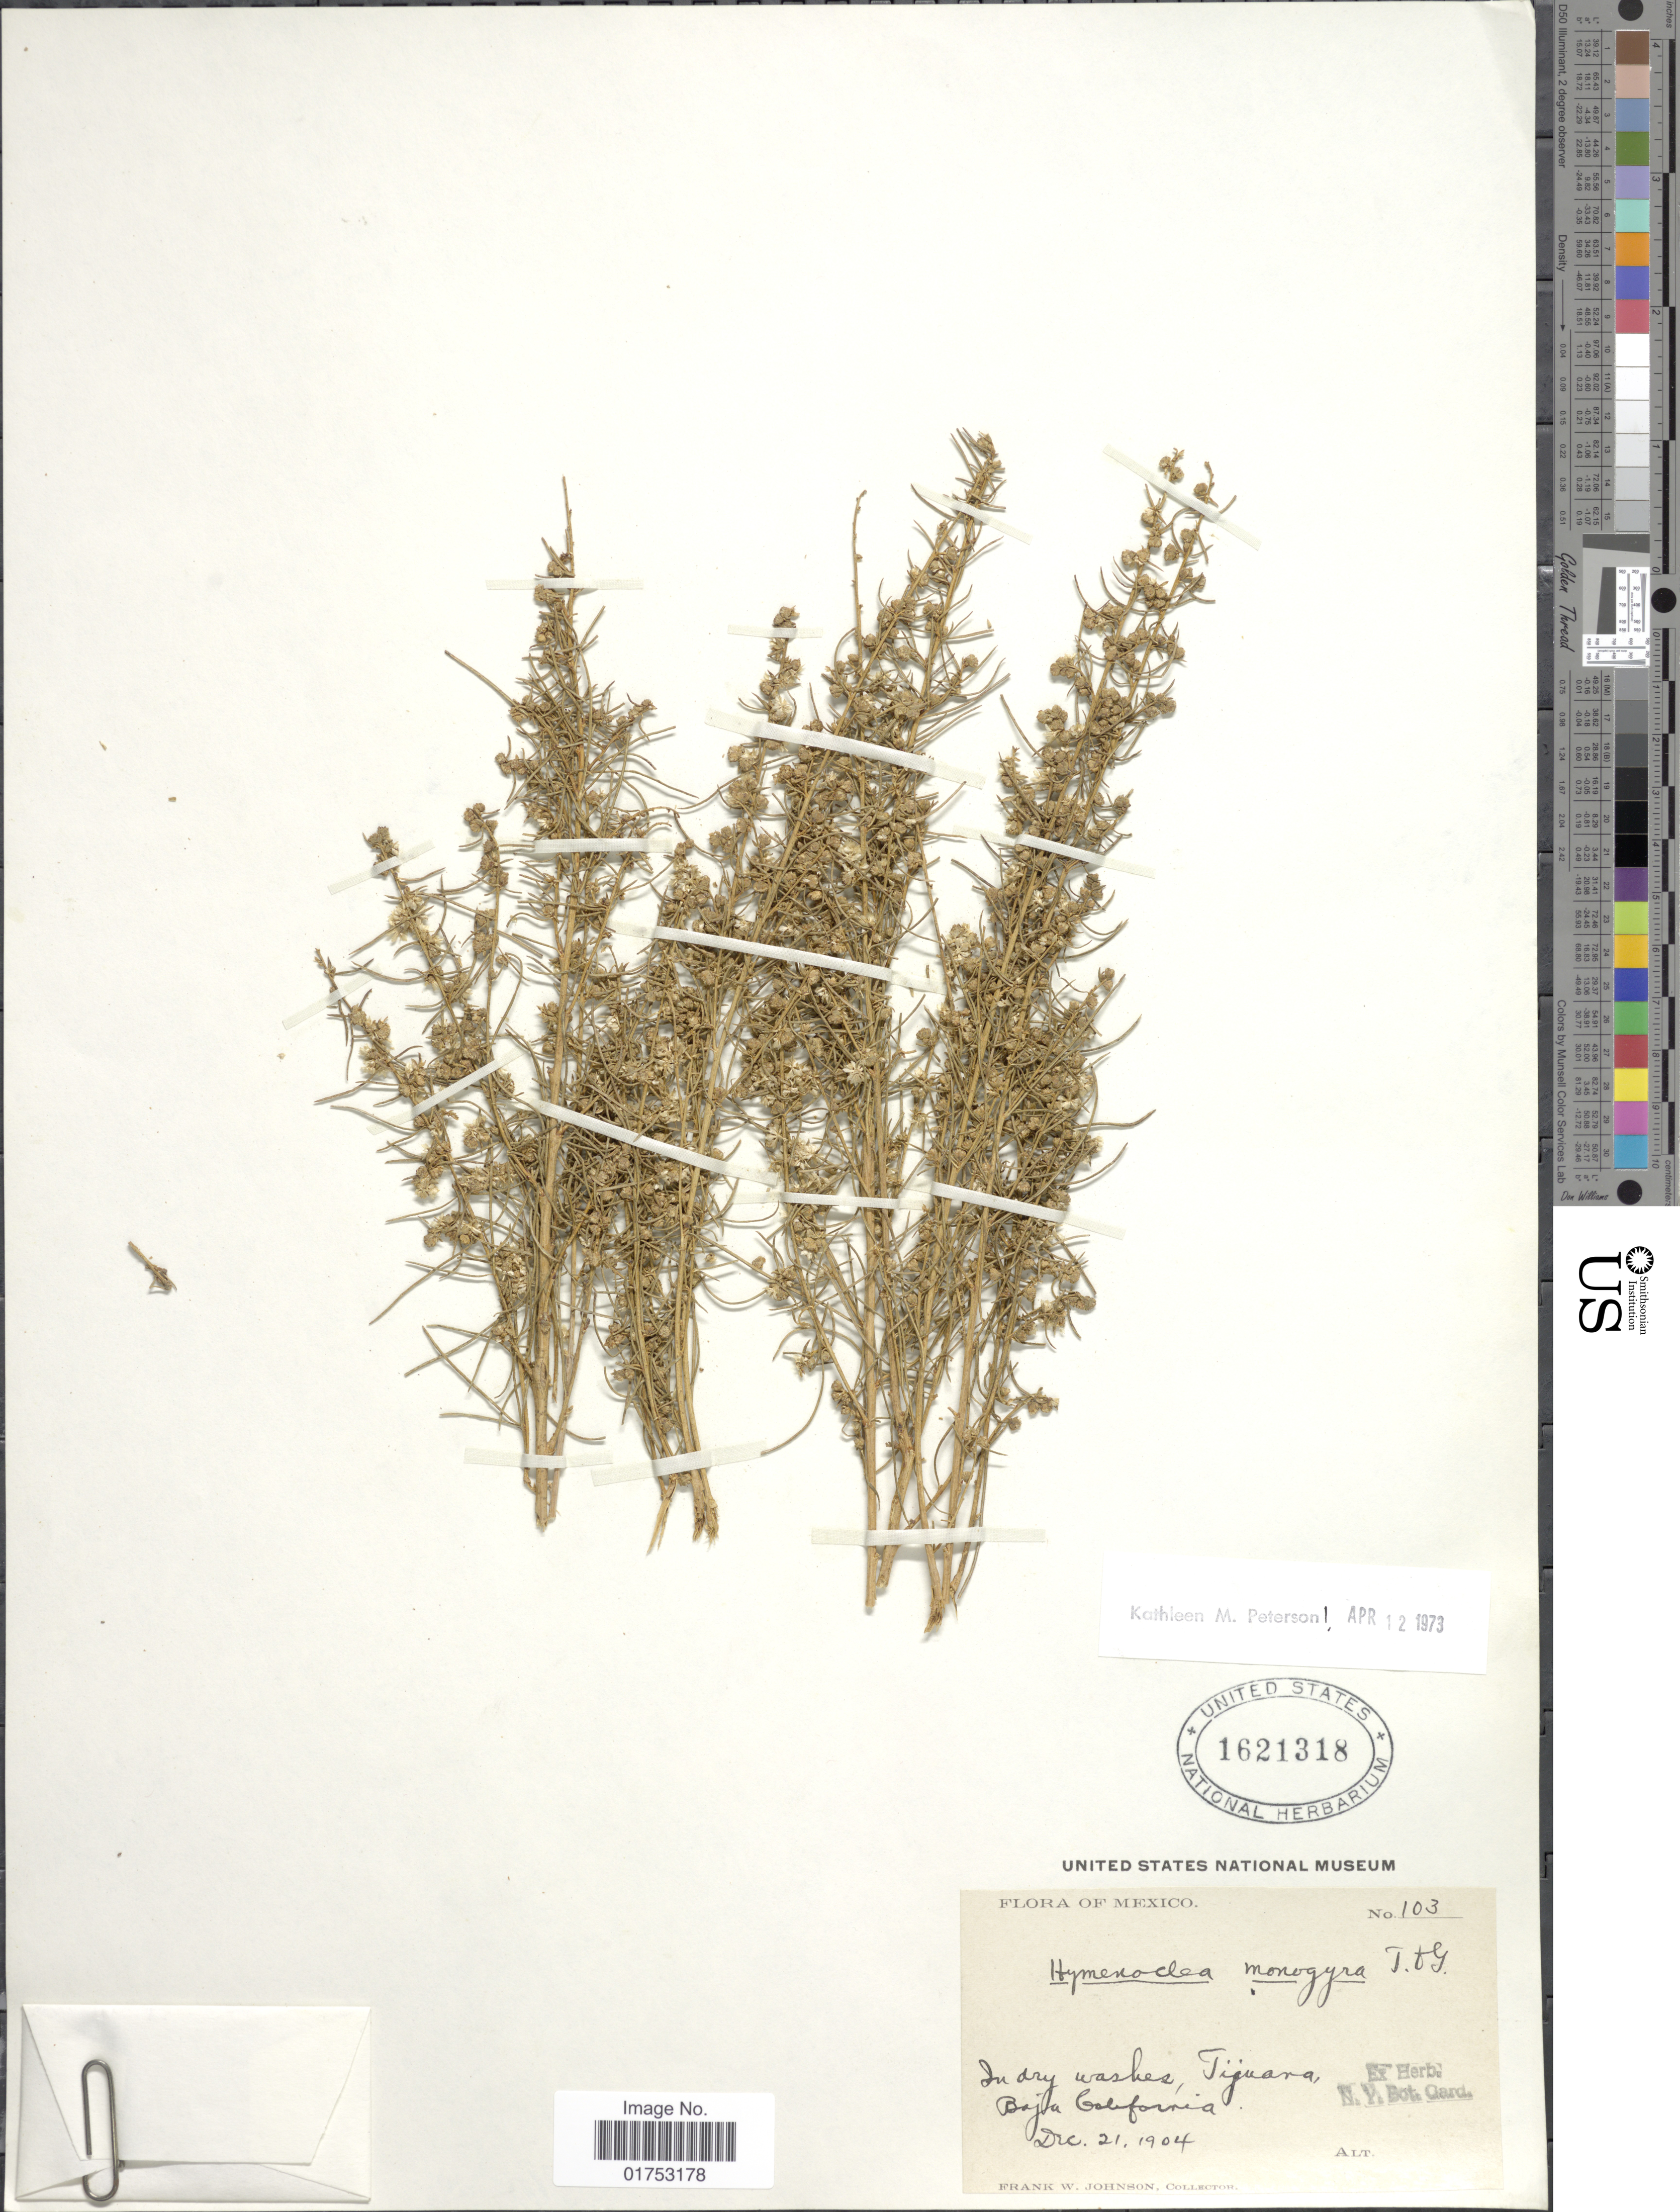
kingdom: Plantae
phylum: Tracheophyta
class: Magnoliopsida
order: Asterales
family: Asteraceae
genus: Hymenoclea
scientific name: Hymenoclea monogyra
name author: Torr. & A. Gray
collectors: F. W. Johnson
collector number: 103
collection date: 1904-12-21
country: Mexico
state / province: Baja California Norte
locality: Tijuana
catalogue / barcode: US 1621318